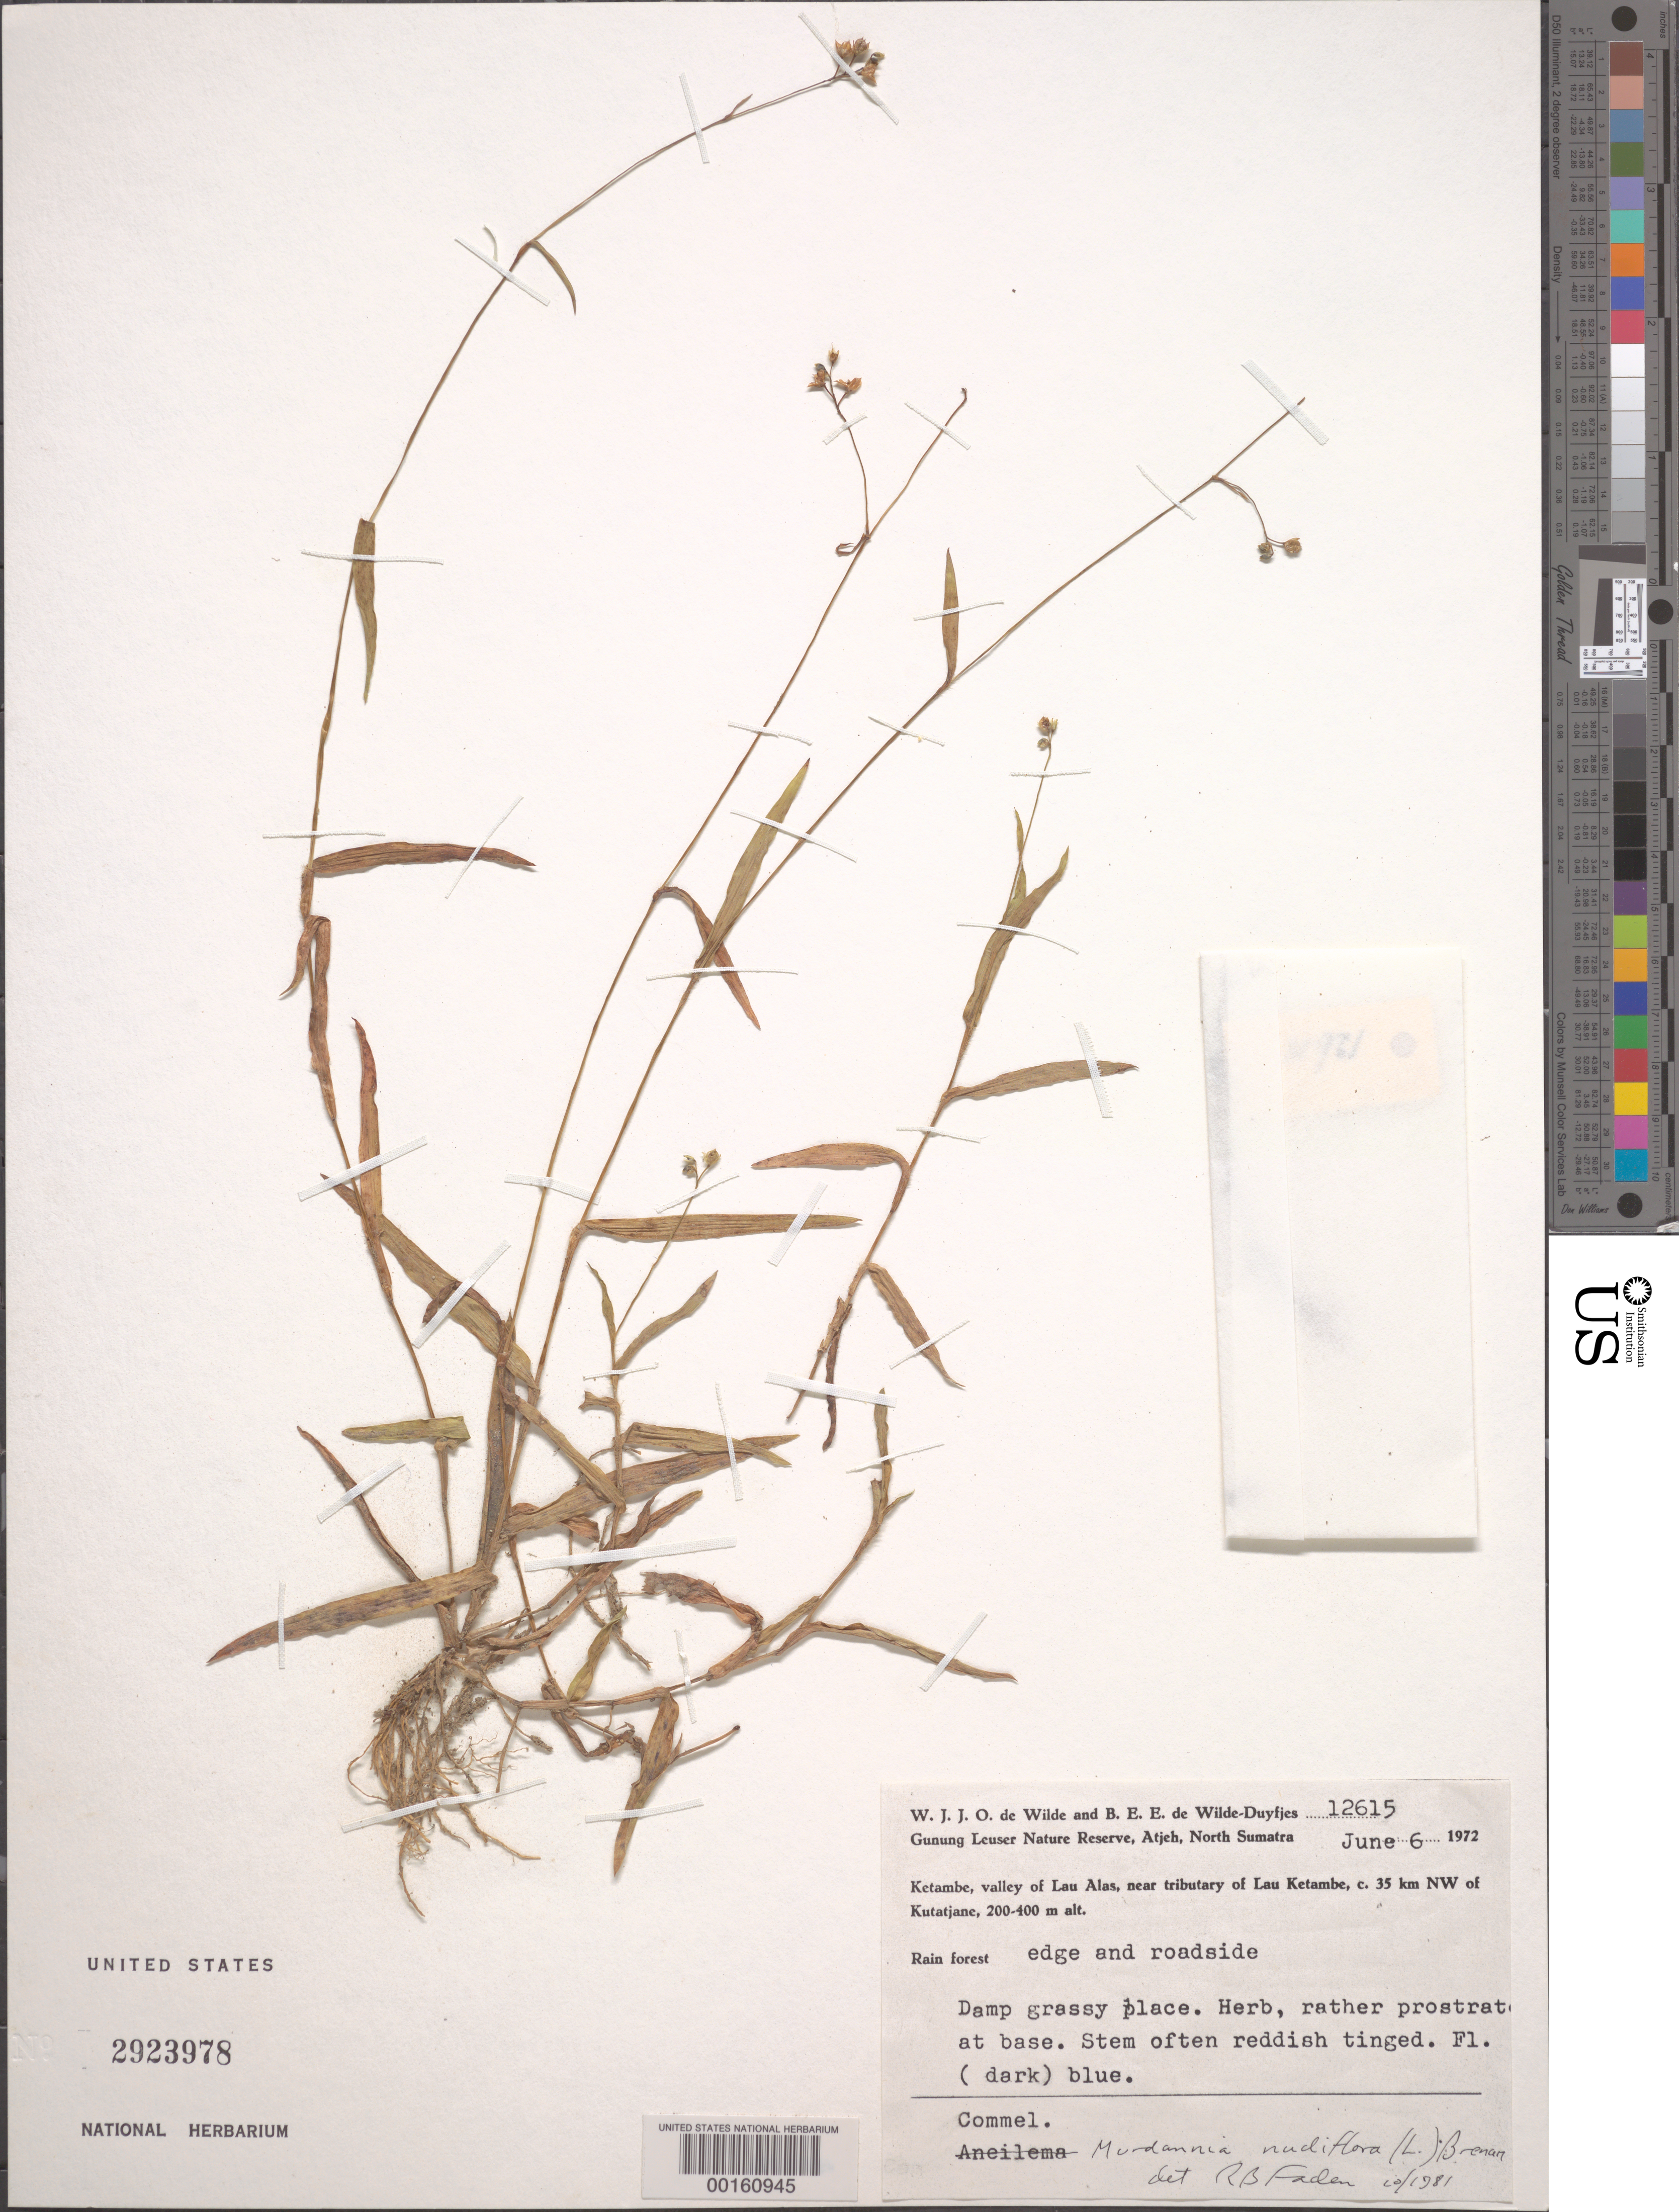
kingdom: Plantae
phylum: Tracheophyta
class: Liliopsida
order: Commelinales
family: Commelinaceae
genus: Murdannia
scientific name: Murdannia nudiflora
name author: (L.) Brenan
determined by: Faden, Robert B., (US), Smithsonian Institution - National Museum of Natural History (UNITED STATES)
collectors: W. J. de Wilde & B. E. de Wilde-Duyfjes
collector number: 12615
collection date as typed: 06 Jun 1972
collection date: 1972-06-06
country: Indonesia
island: Sumatra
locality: Gunung leuser nature reserve; atjeh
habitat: Rainforest; edge and roadside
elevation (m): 200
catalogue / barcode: US 2923978